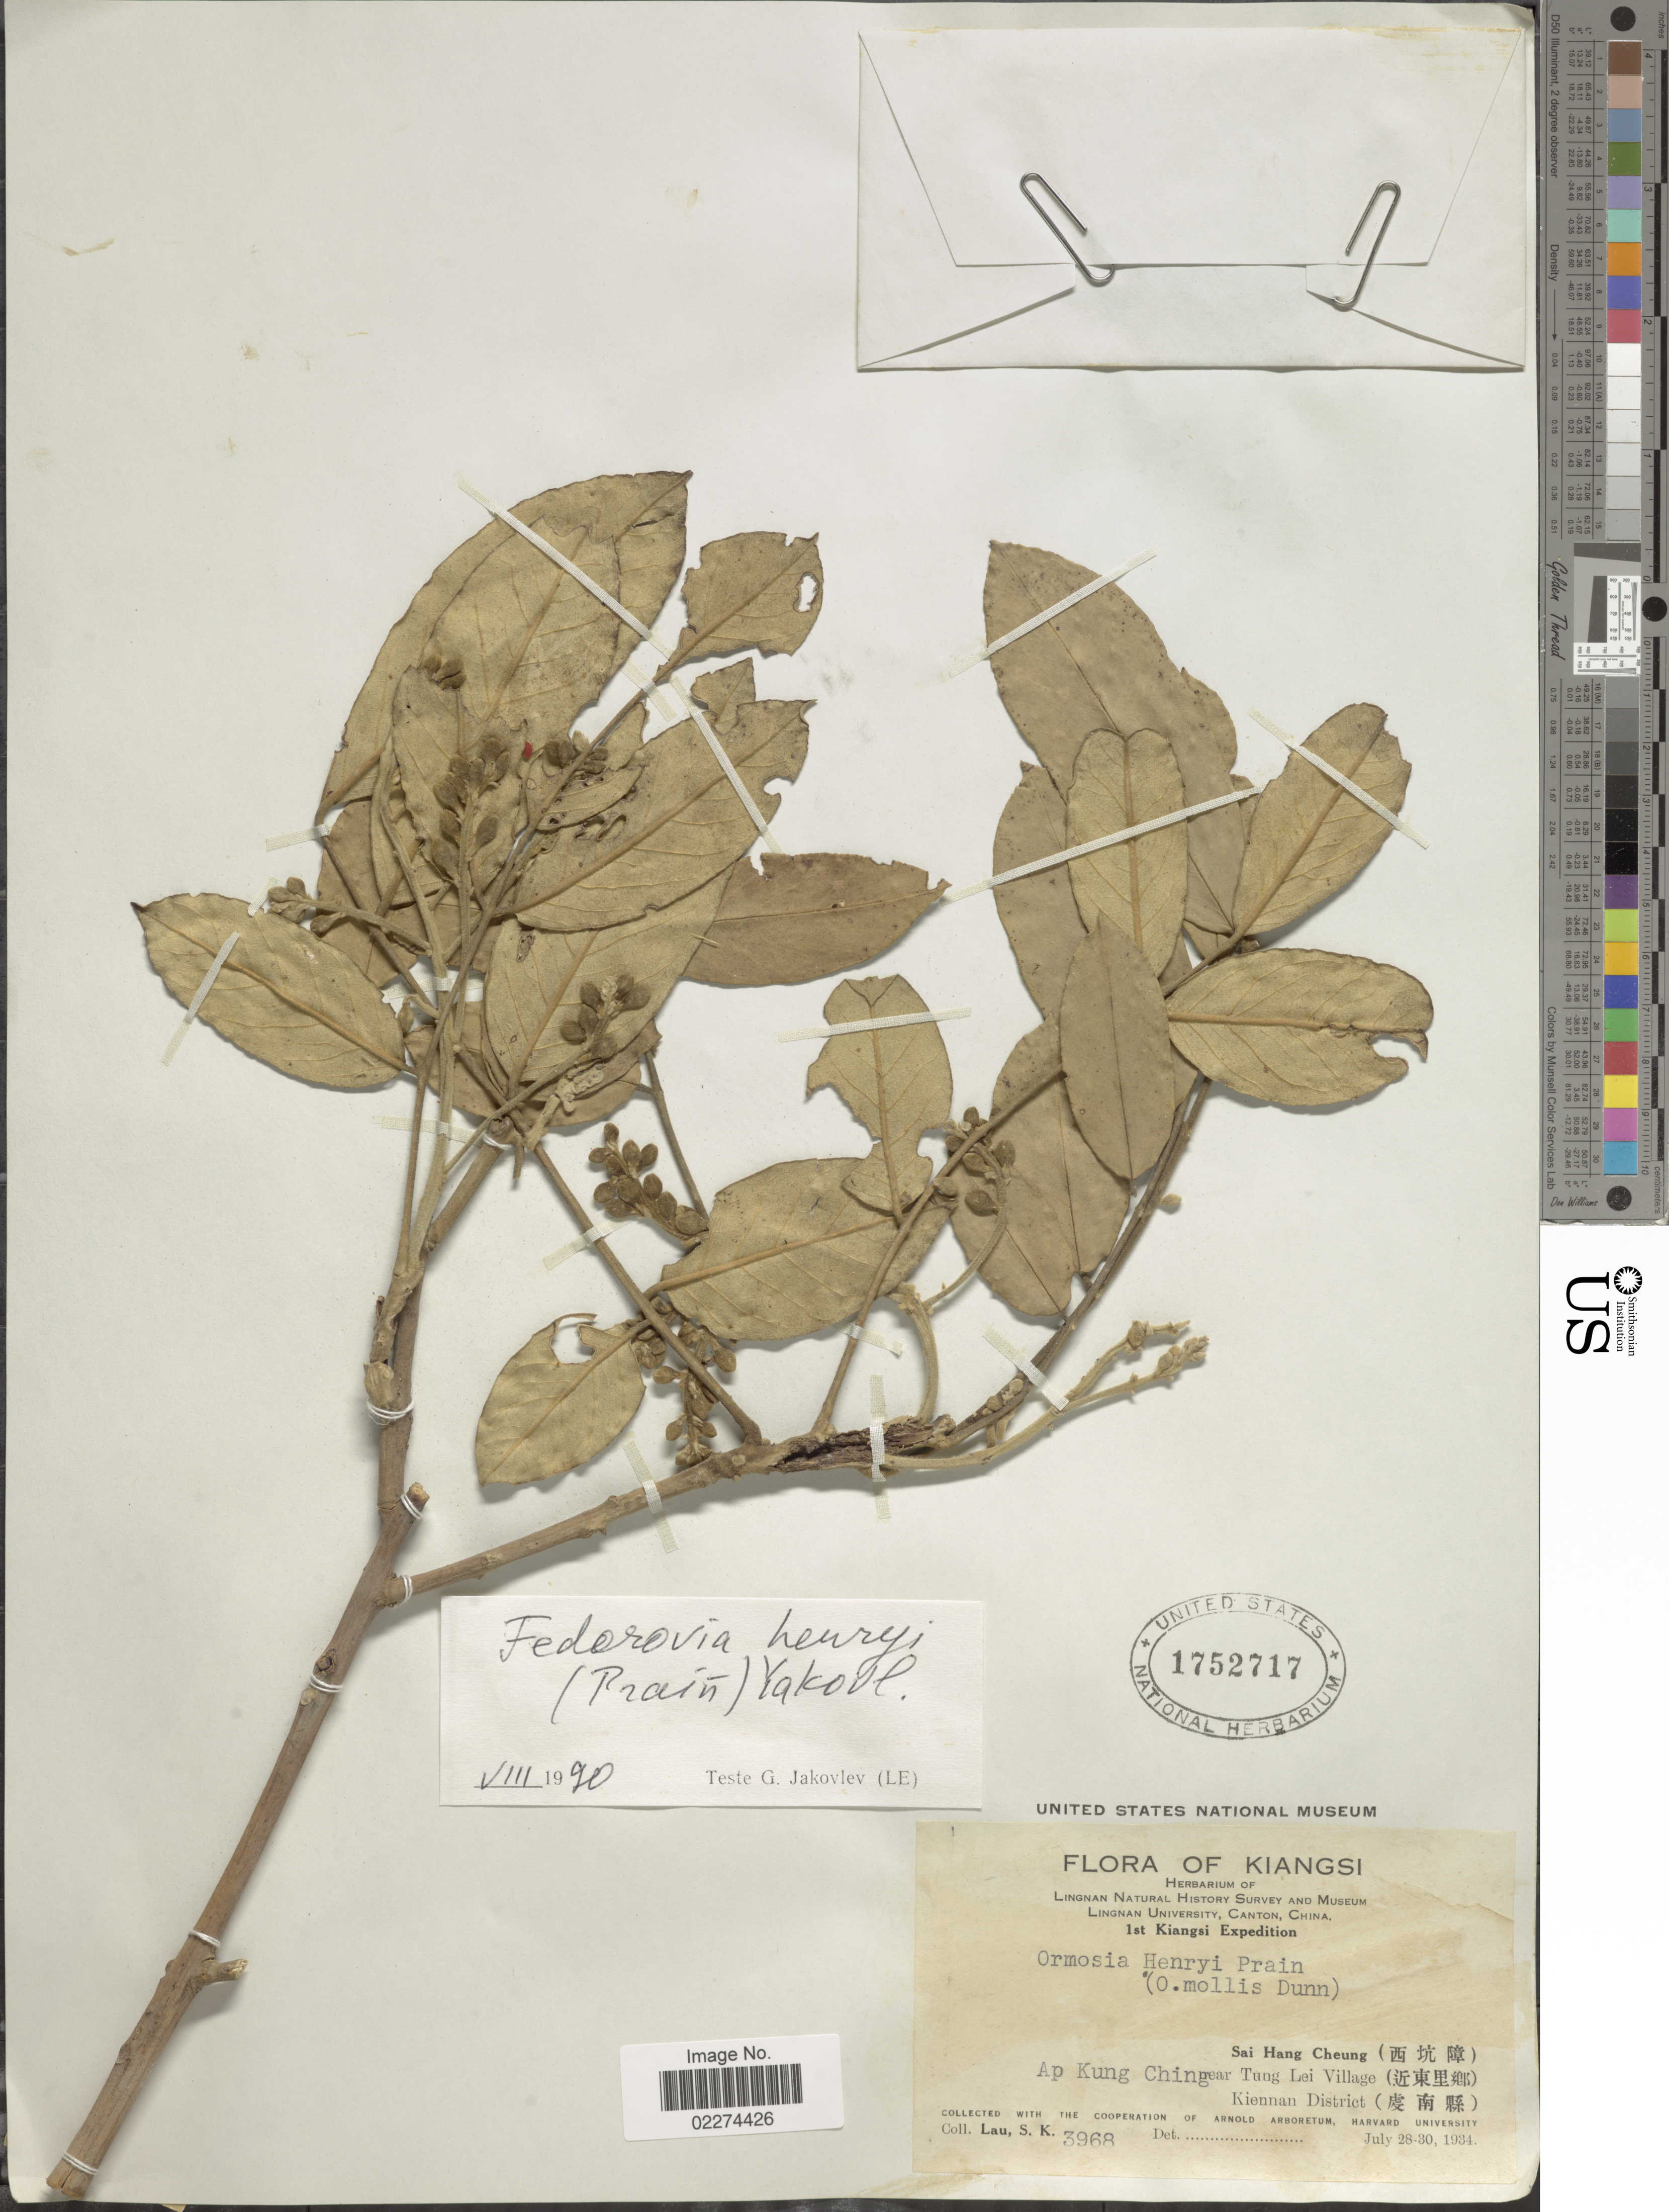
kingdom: Plantae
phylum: Tracheophyta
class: Magnoliopsida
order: Fabales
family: Fabaceae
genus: Ormosia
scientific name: Ormosia henryi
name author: Prain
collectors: S. K. Lau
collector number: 3968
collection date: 1934-07-28/1934-07-30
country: China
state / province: Jiangxi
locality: Kiangsi, Sai Hang Cheung, Ap Kung Ching, near Tung Lei Village, Kiennan District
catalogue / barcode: US 1752717